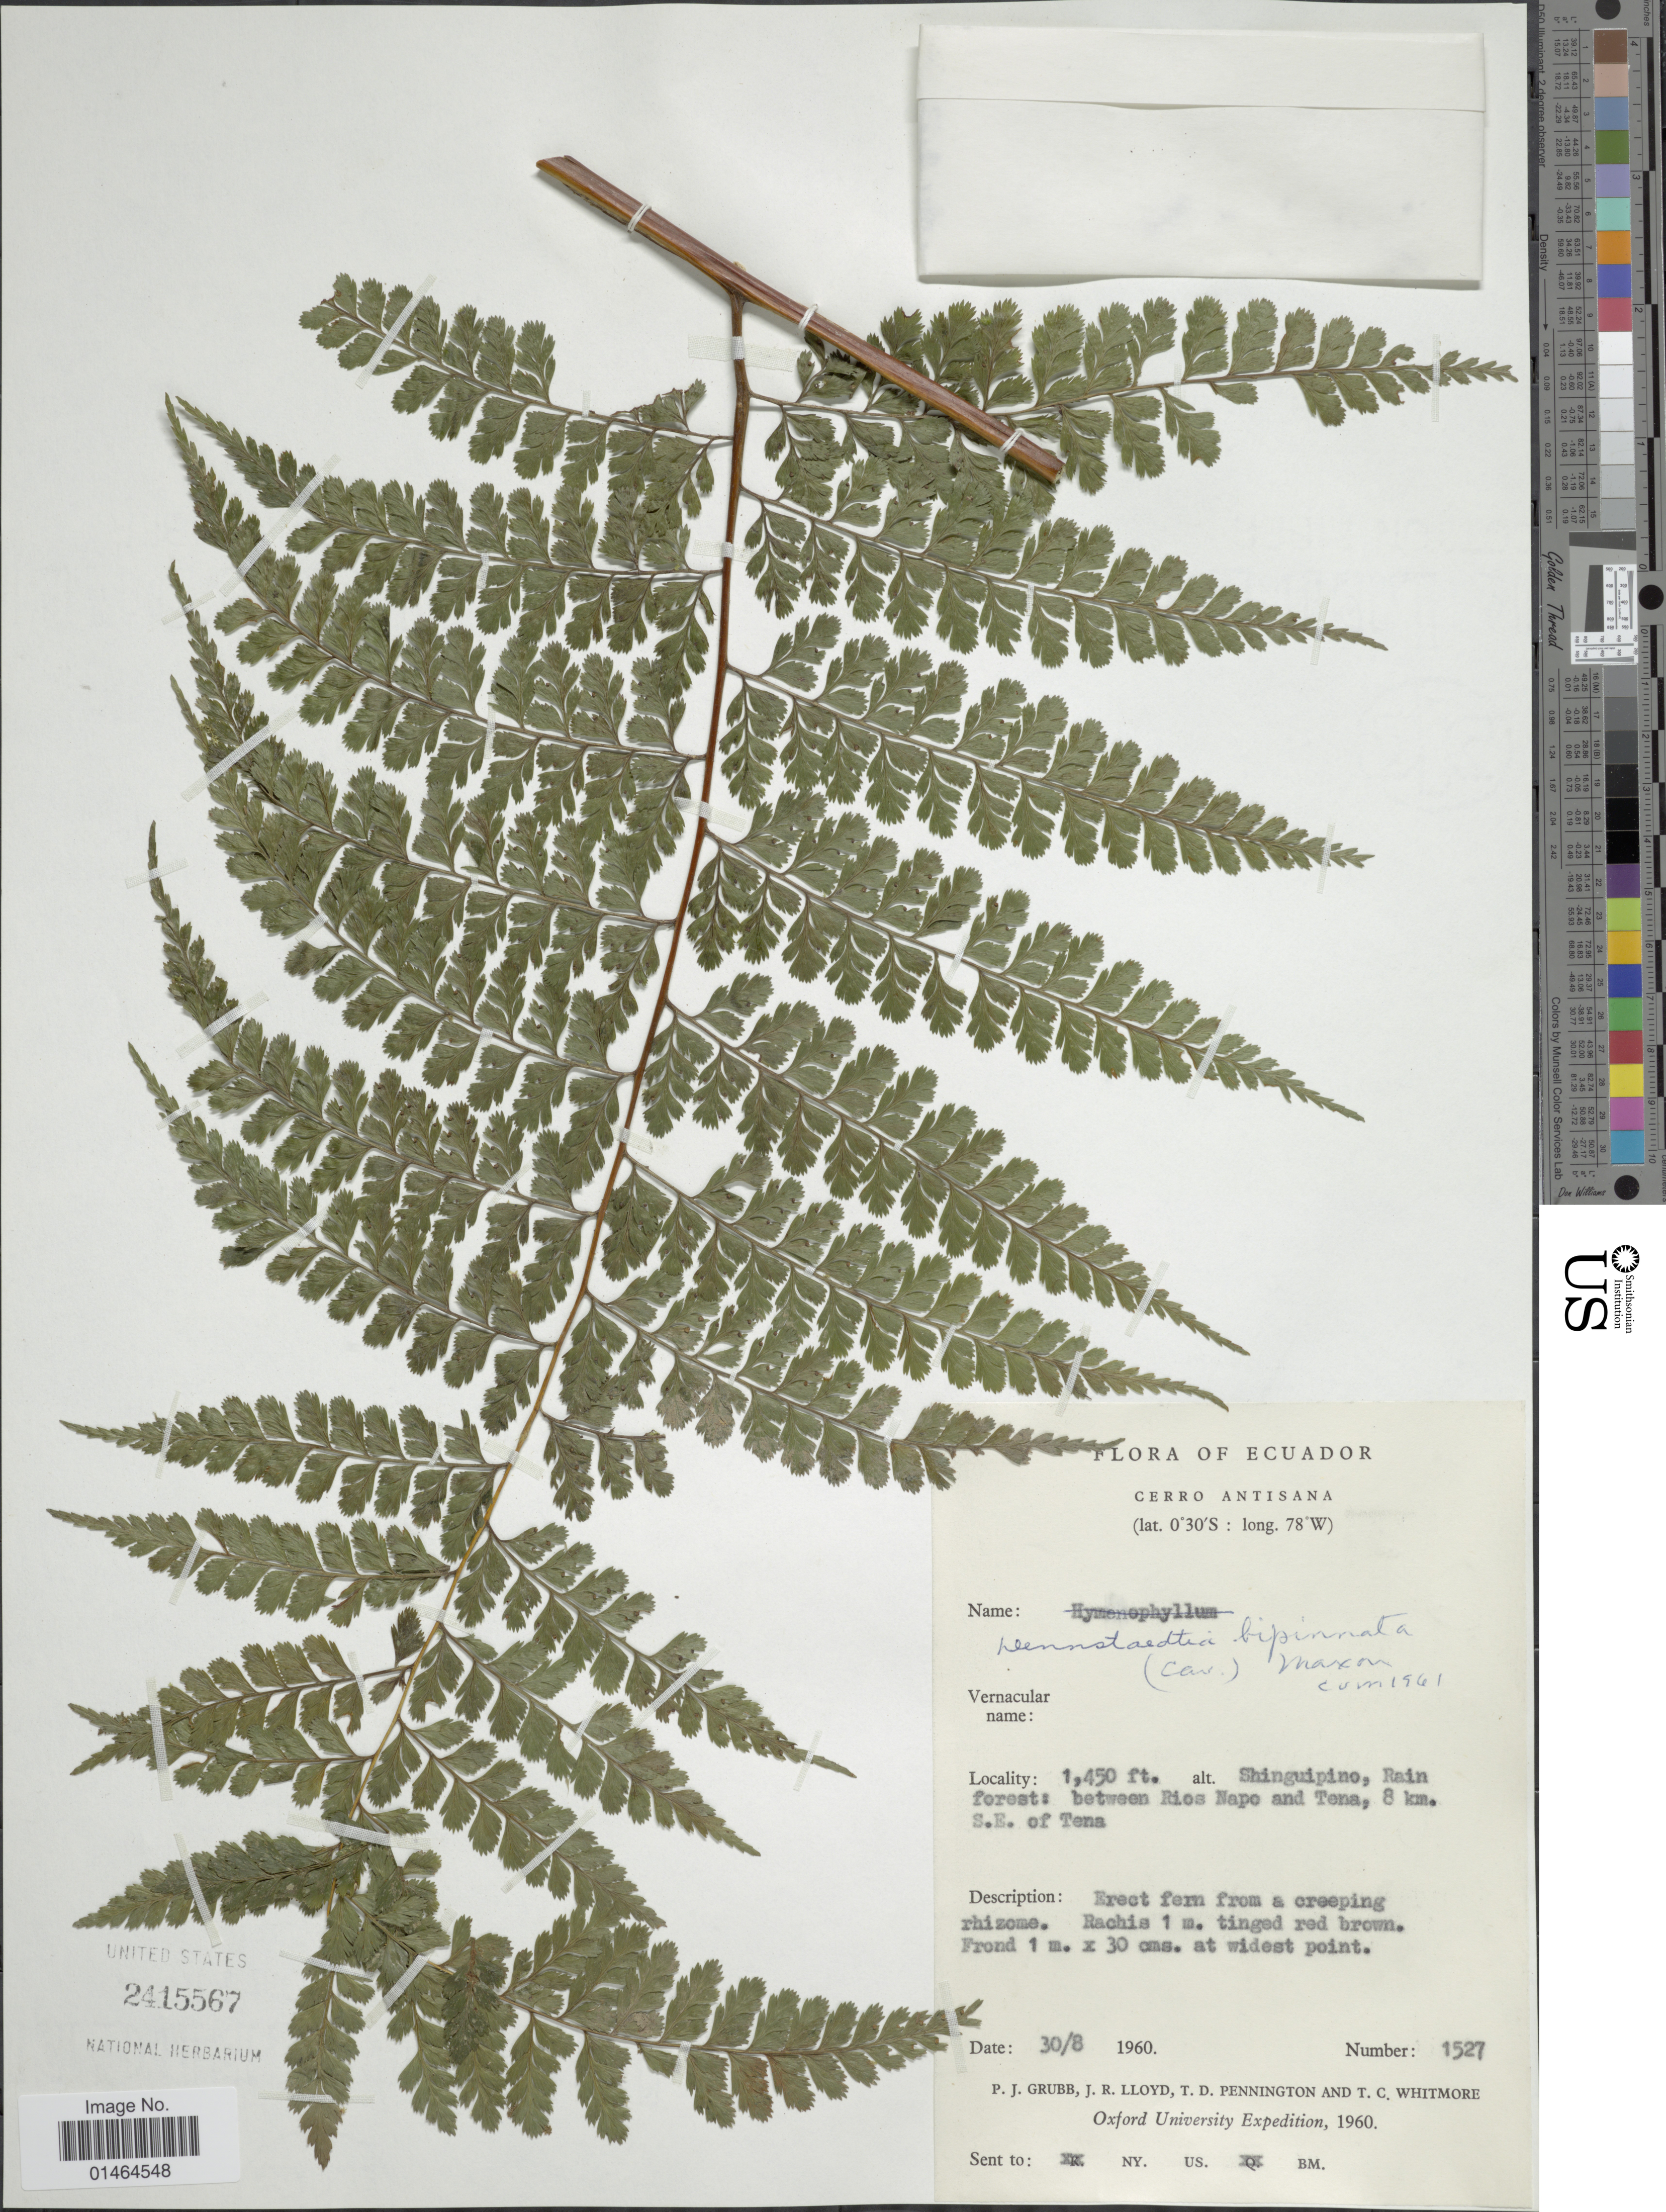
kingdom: Plantae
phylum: Tracheophyta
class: Polypodiopsida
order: Polypodiales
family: Dennstaedtiaceae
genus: Dennstaedtia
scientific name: Dennstaedtia bipinnata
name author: (Cav.) Maxon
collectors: P. J. Grubb, J. R. Lloyd, T. D. Pennington & T. C. Whitmore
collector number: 1527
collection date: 1960-08-30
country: Ecuador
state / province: Napo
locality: Cerro Antisana. Shinguipino, Rain forest: between Rios Napo and Tena, 8 km. S.E. of Tena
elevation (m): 442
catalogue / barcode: US 2415567